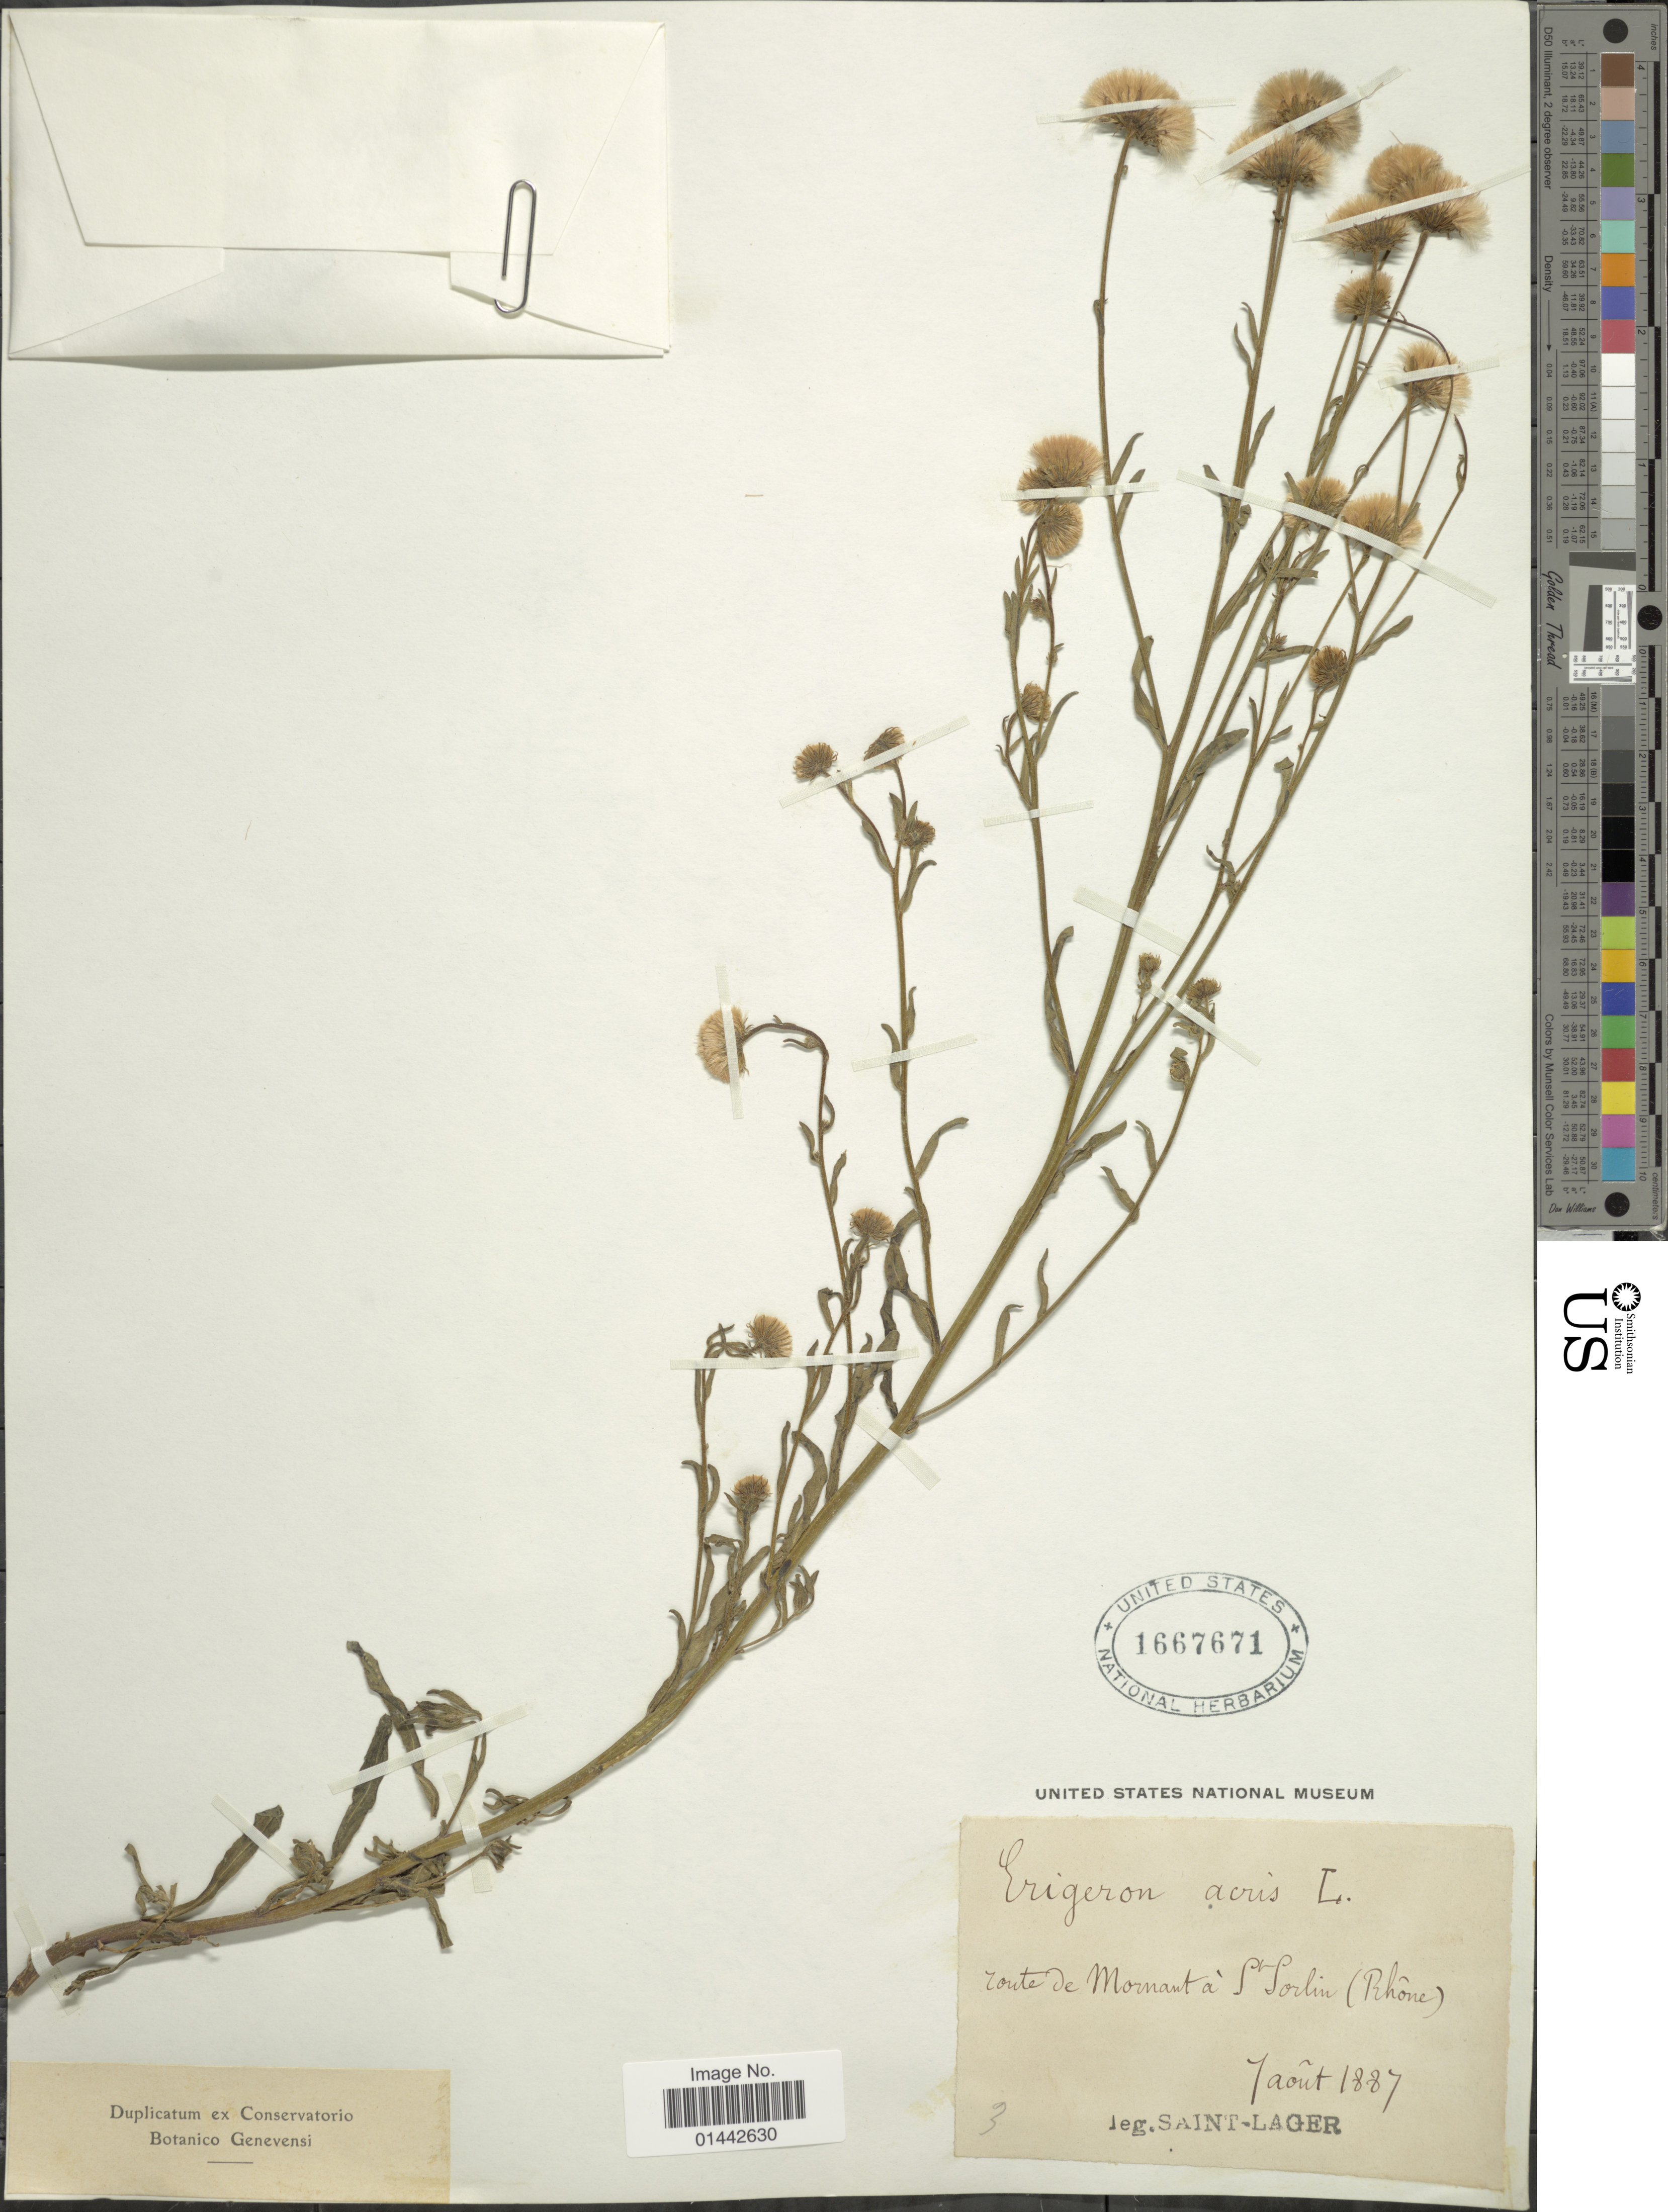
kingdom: Plantae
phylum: Tracheophyta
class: Magnoliopsida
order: Asterales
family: Asteraceae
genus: Erigeron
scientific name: Erigeron acris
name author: L.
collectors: Saint-Lager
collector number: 3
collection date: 1887-08-07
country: France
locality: Rute de Mornant a S'Sorlin (Rhône).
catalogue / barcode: US 1667671